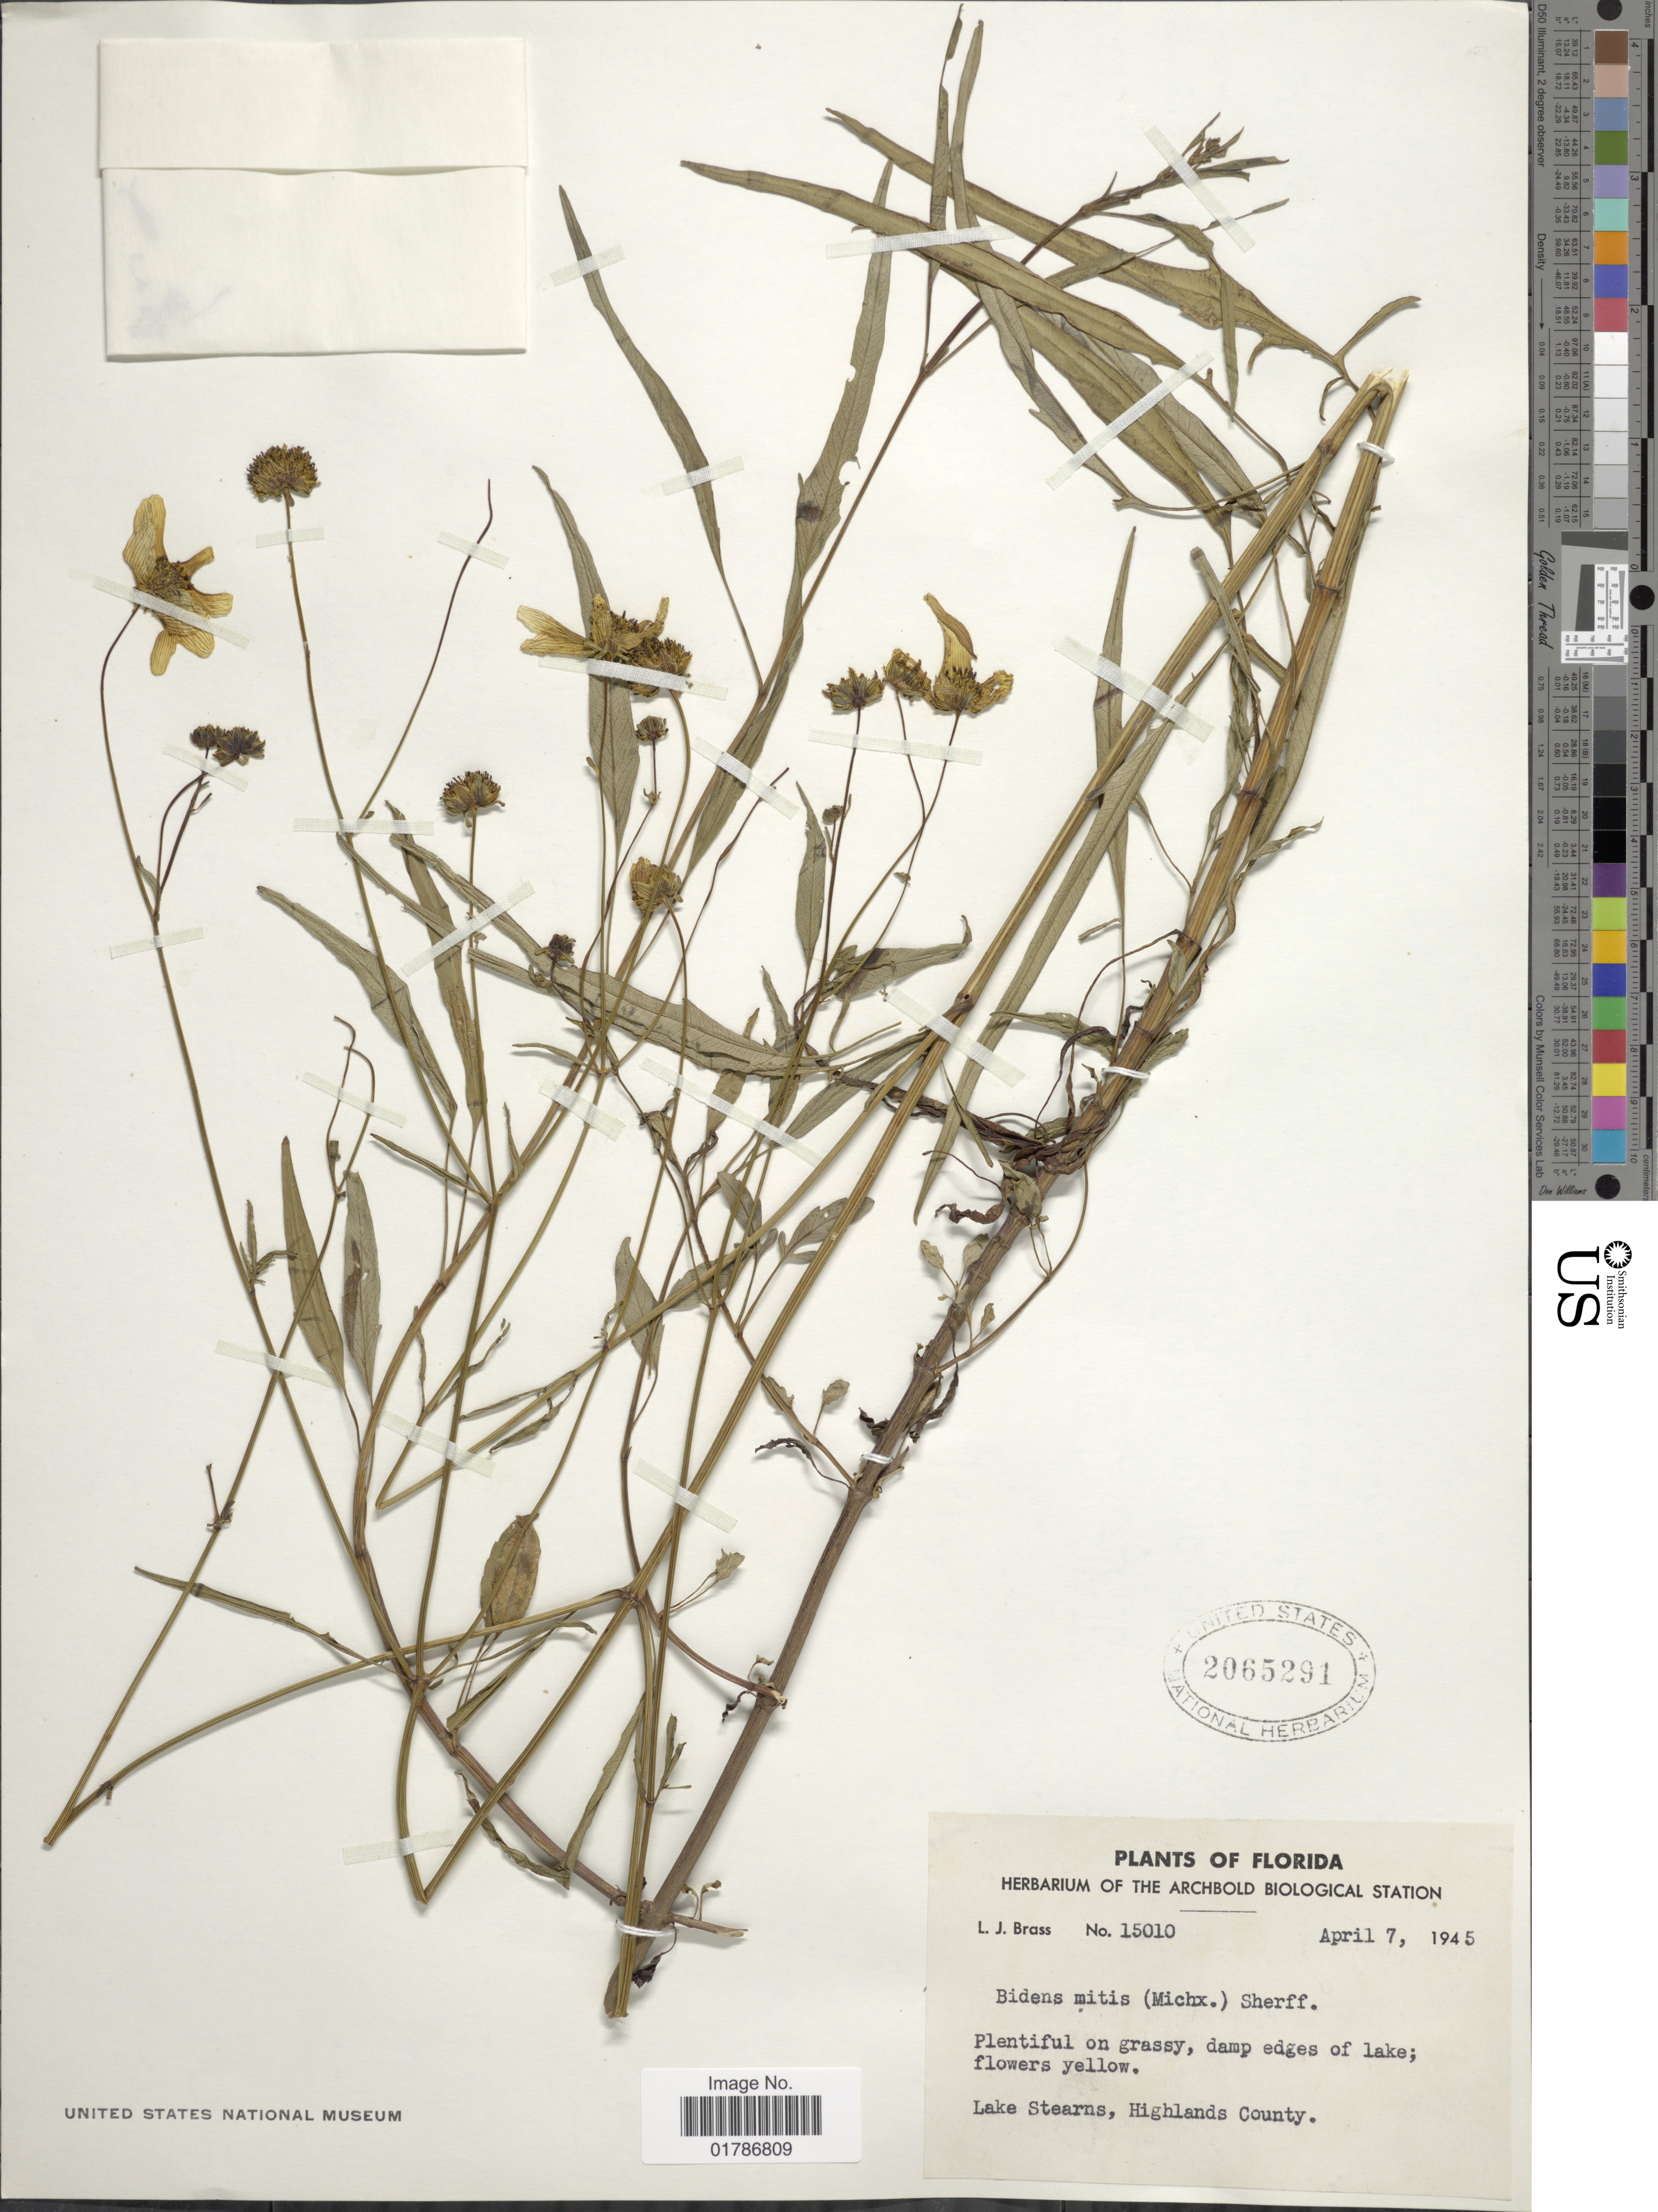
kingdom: Plantae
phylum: Tracheophyta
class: Magnoliopsida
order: Asterales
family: Asteraceae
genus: Bidens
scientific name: Bidens mitis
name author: (Michx.) Sherff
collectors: L. J. Brass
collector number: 15010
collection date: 1945-04-07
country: United States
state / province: Florida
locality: Lake Stearns, Highlands County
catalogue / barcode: US 2065291